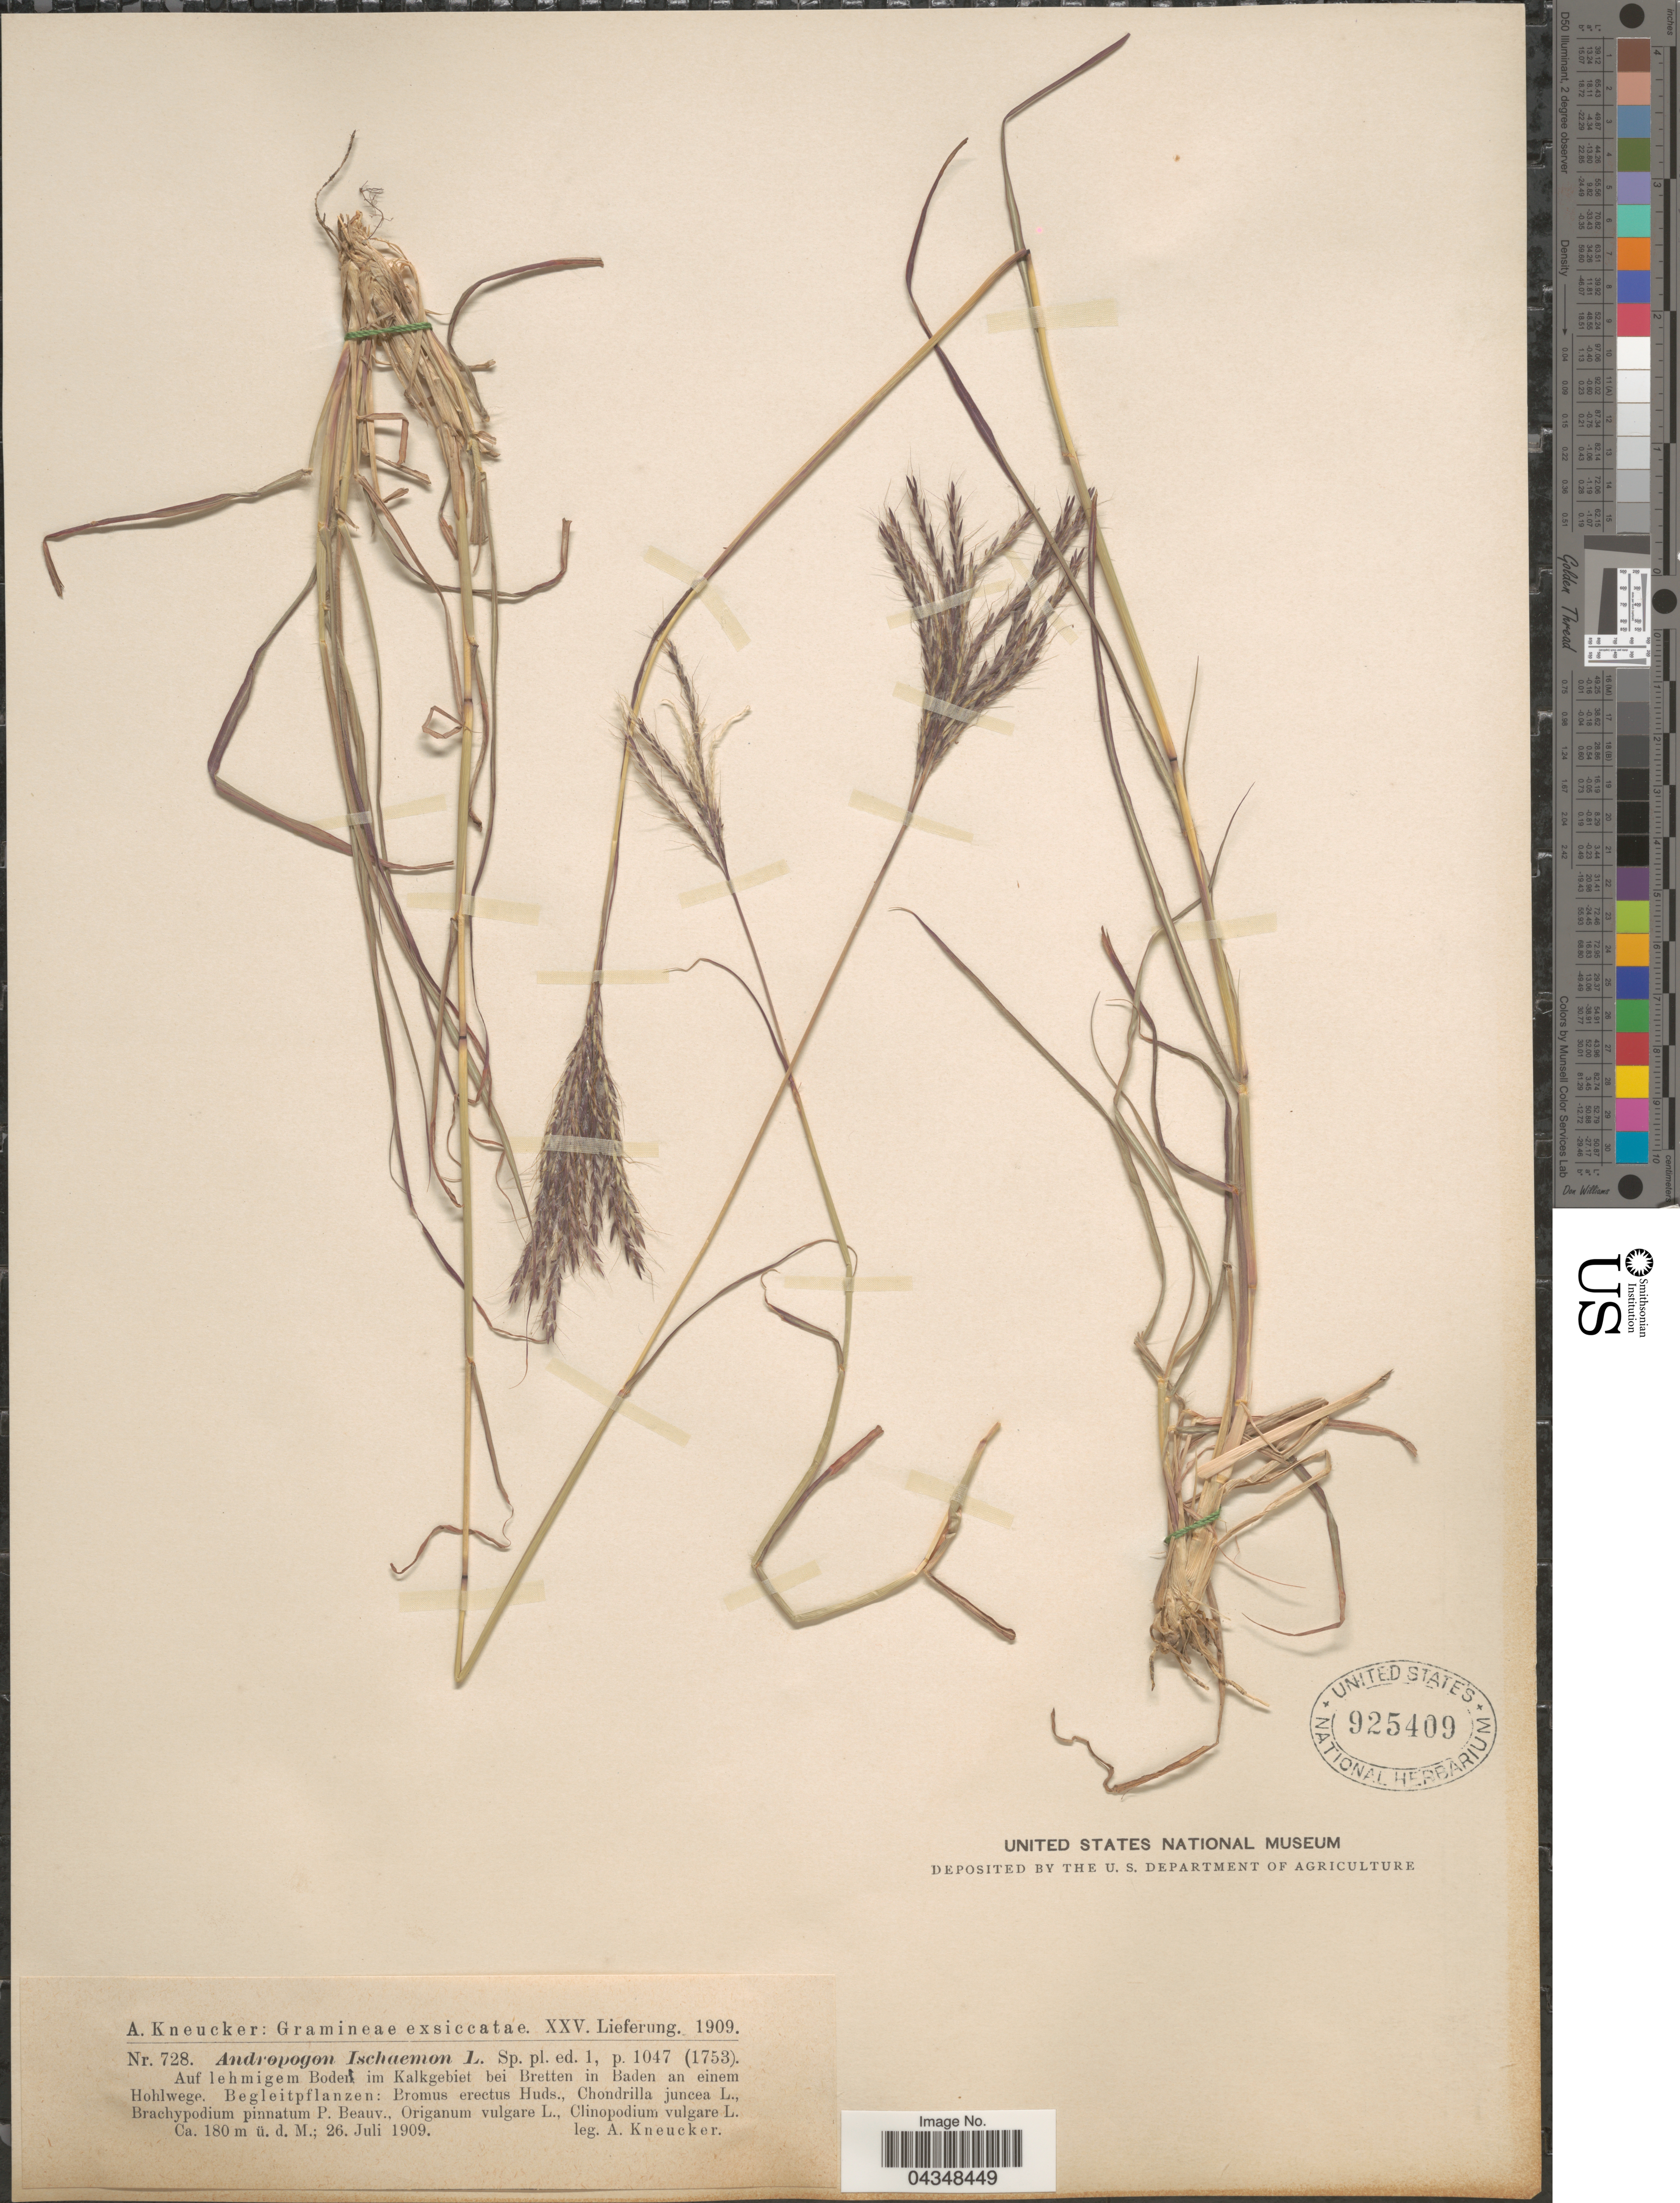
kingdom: Plantae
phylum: Tracheophyta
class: Liliopsida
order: Poales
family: Poaceae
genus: Bothriochloa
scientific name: Bothriochloa ischaemum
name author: (L.) Keng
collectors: A. Kneucker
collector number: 728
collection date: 1909-07-26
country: Germany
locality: Auf lehmigem Boden im Kalkgebiet bei Bretten in Baden an einem Hohlwege.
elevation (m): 180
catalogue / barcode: US 925409